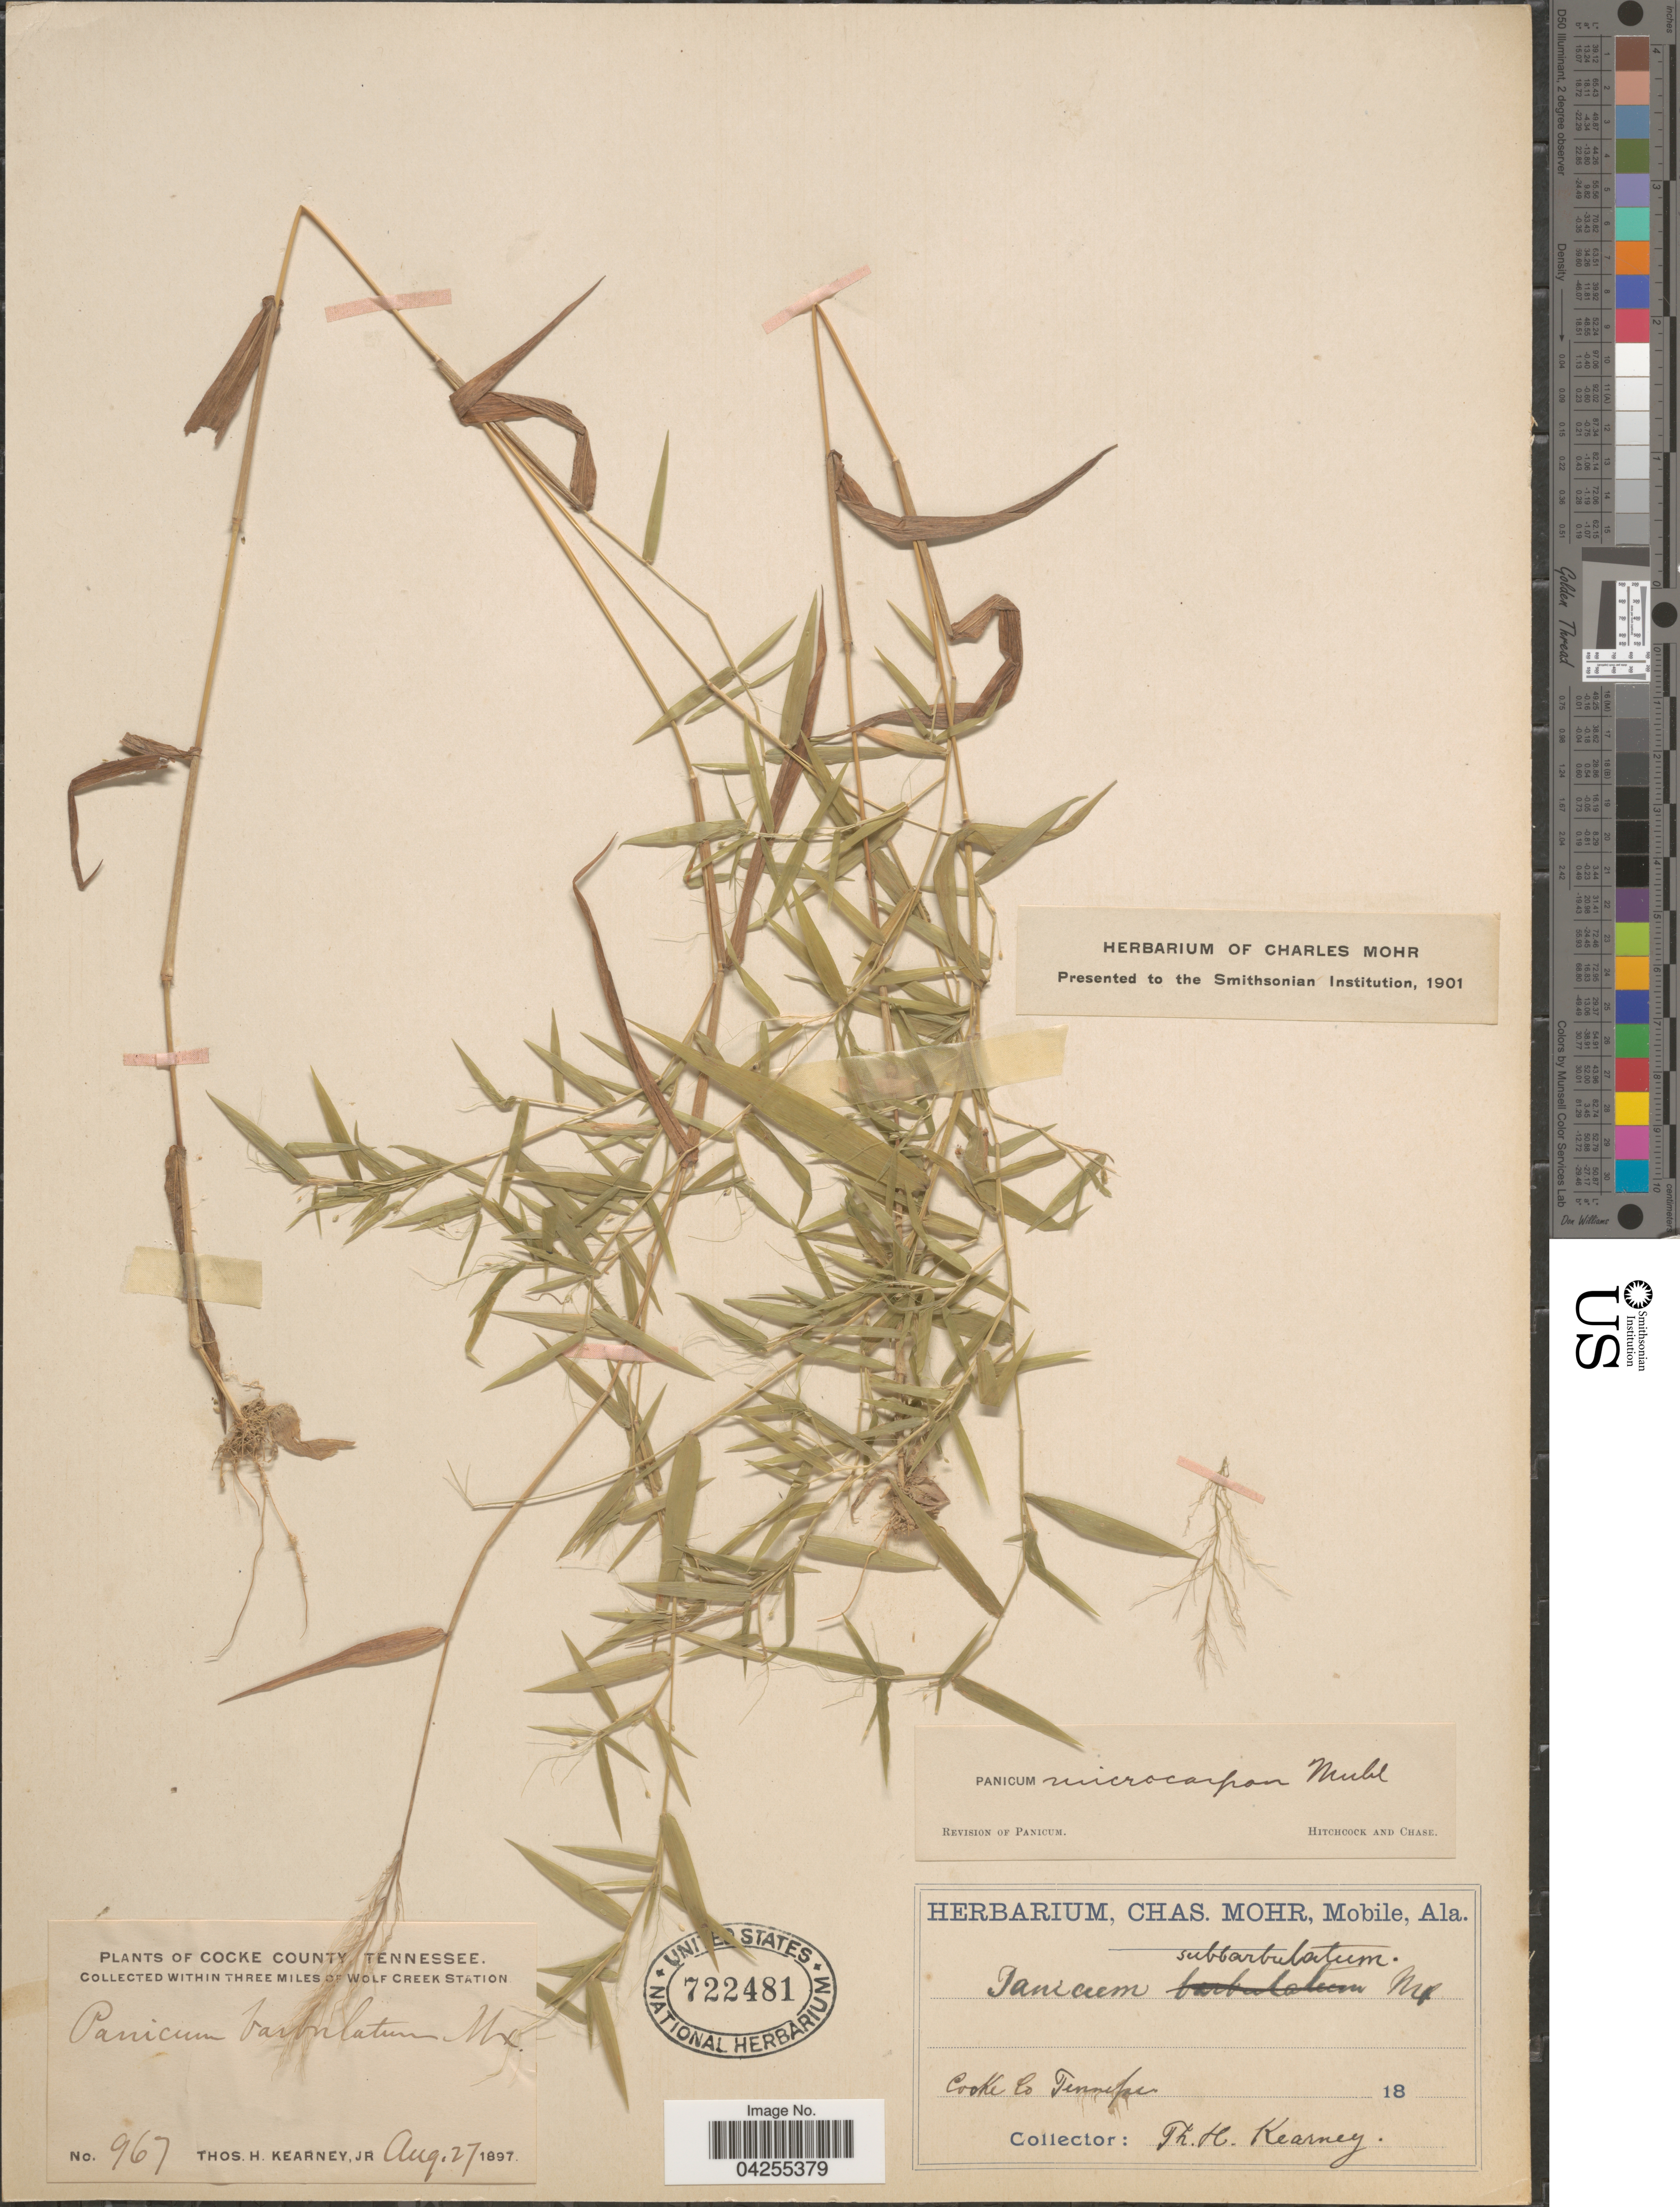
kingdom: Plantae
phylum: Tracheophyta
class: Liliopsida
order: Poales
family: Poaceae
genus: Dichanthelium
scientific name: Dichanthelium dichotomum var. dichotomum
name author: (L.) Gould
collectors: T. H. Kearney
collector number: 967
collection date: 1897-08-27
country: United States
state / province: Tennessee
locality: Cocke County. Within Three Miles Of Wolf Creek Station.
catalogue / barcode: US 722481